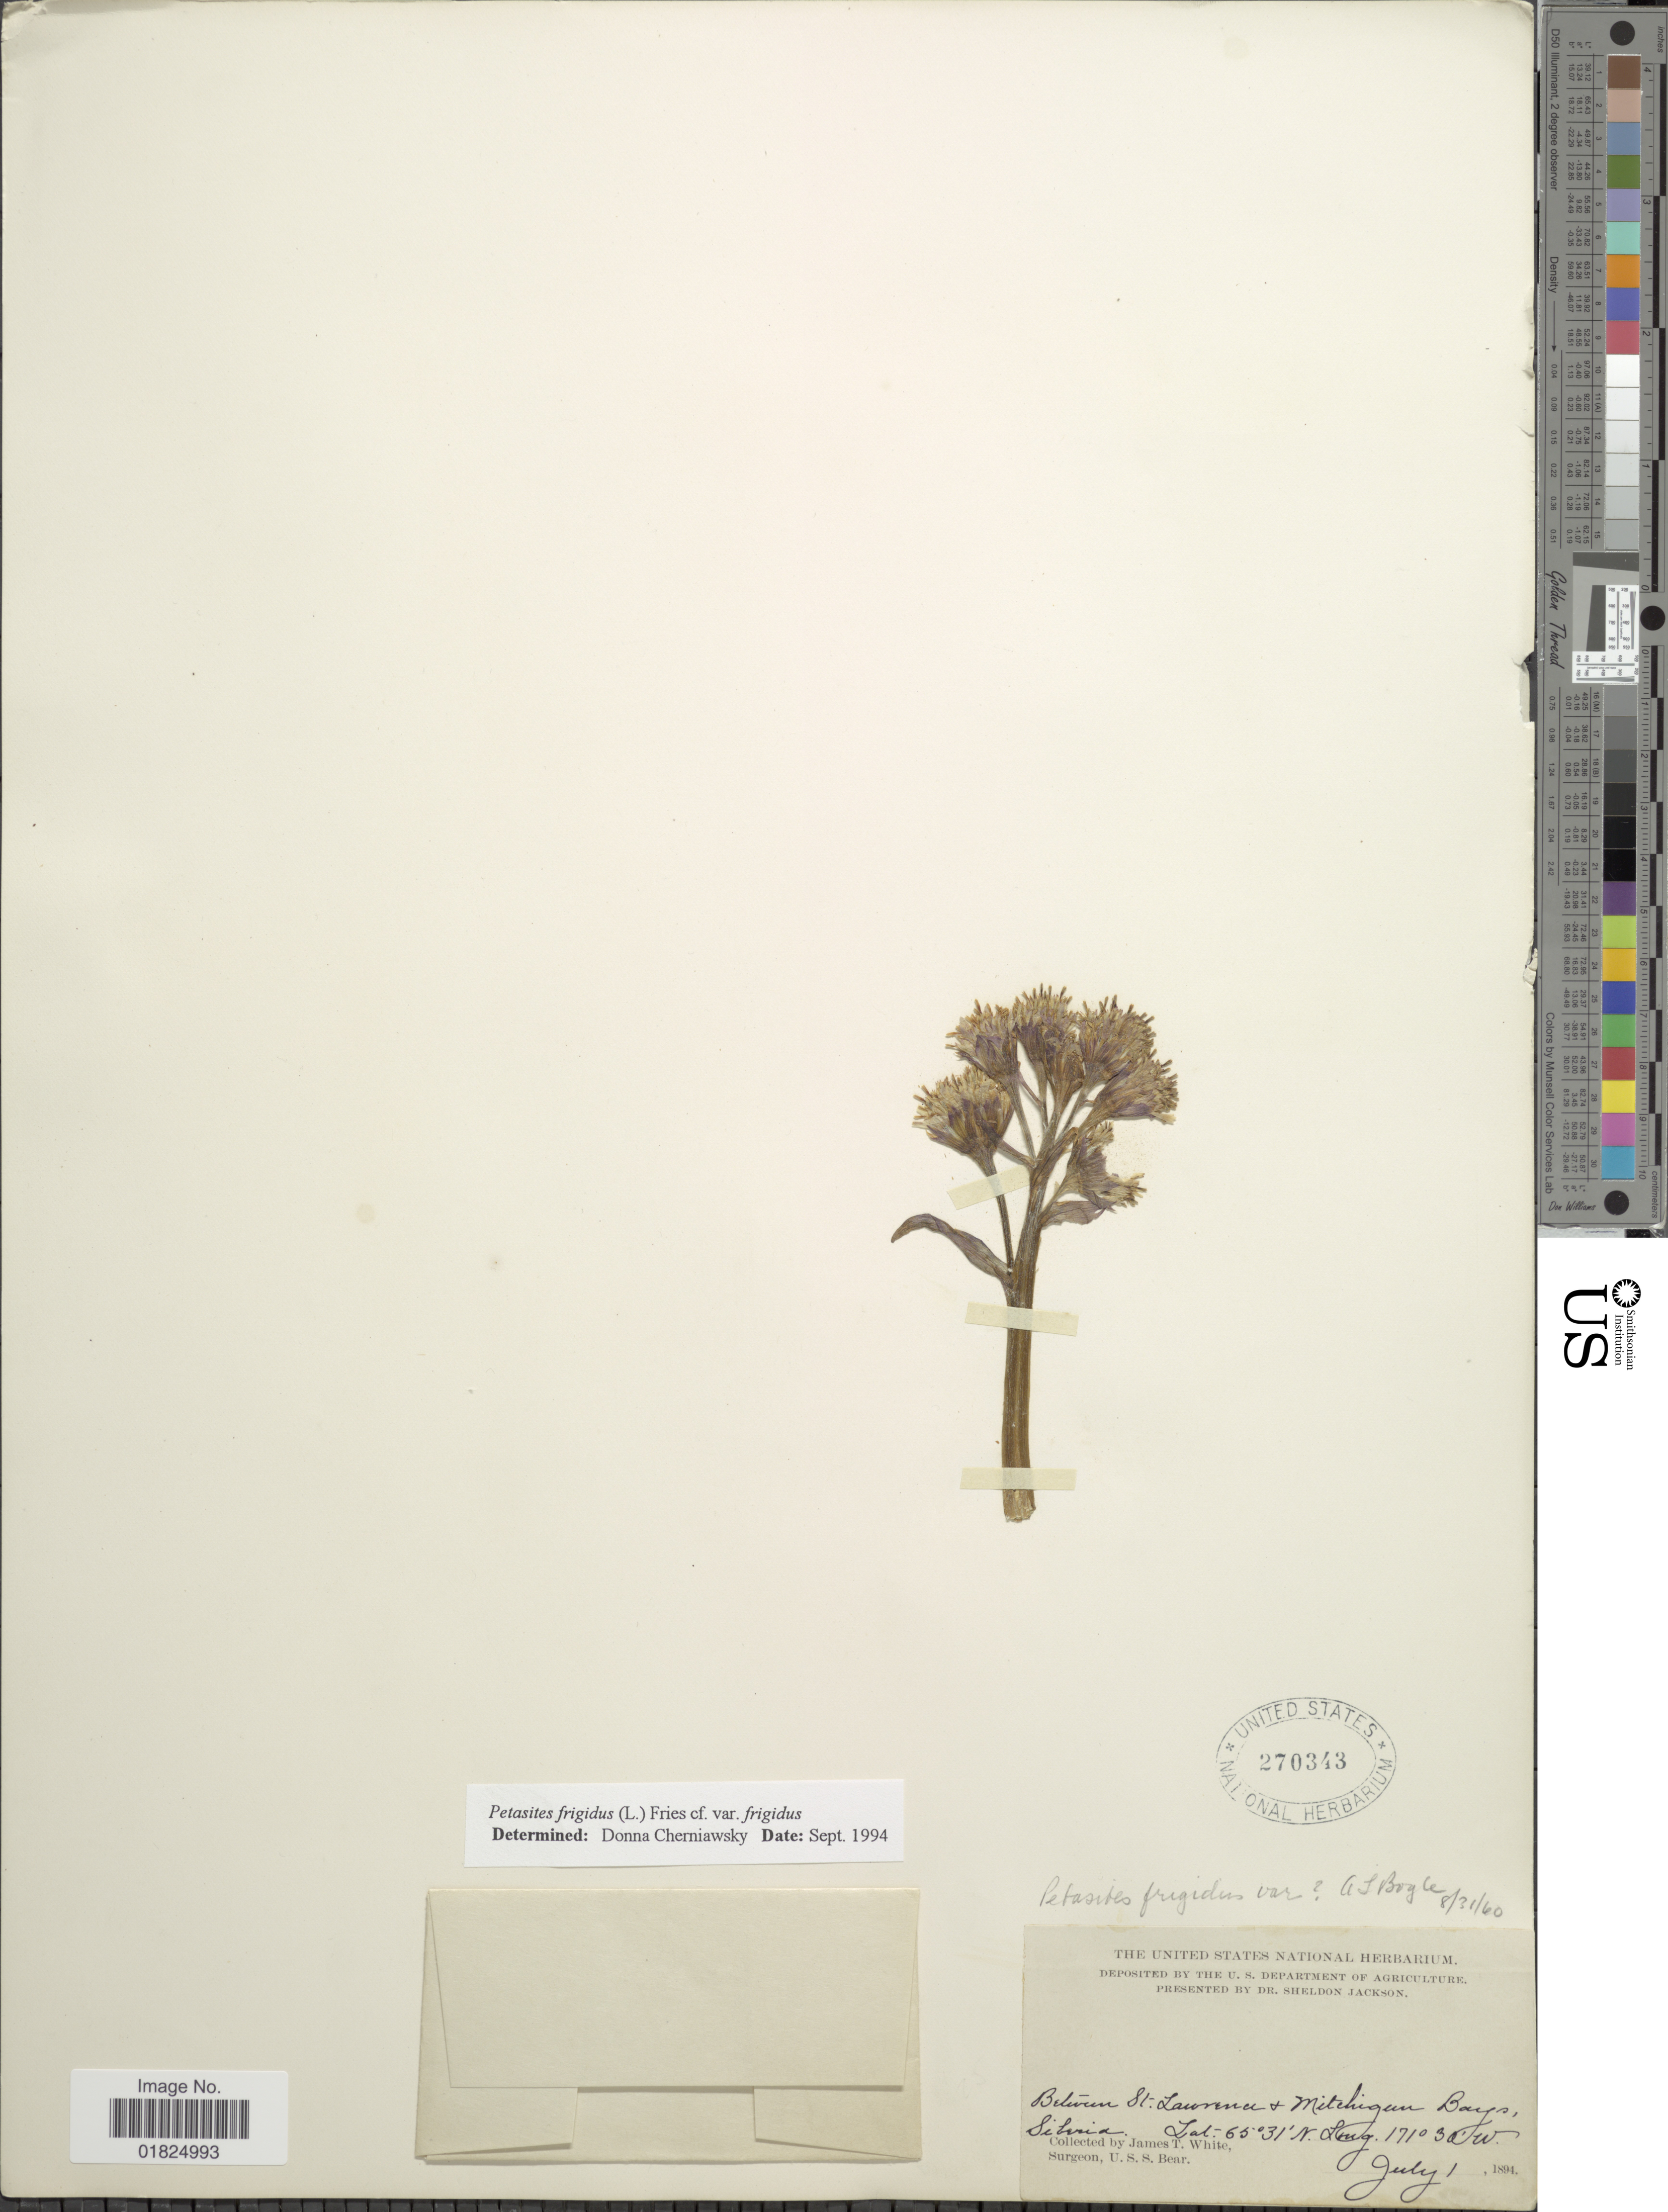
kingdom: Plantae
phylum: Tracheophyta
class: Magnoliopsida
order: Asterales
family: Asteraceae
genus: Petasites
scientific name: Petasites frigidus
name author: (L.) Fr.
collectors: J. T. White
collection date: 1894-07-01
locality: Between St. Lawrence + Mitchigun Bays, Siberia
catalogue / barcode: US 270343